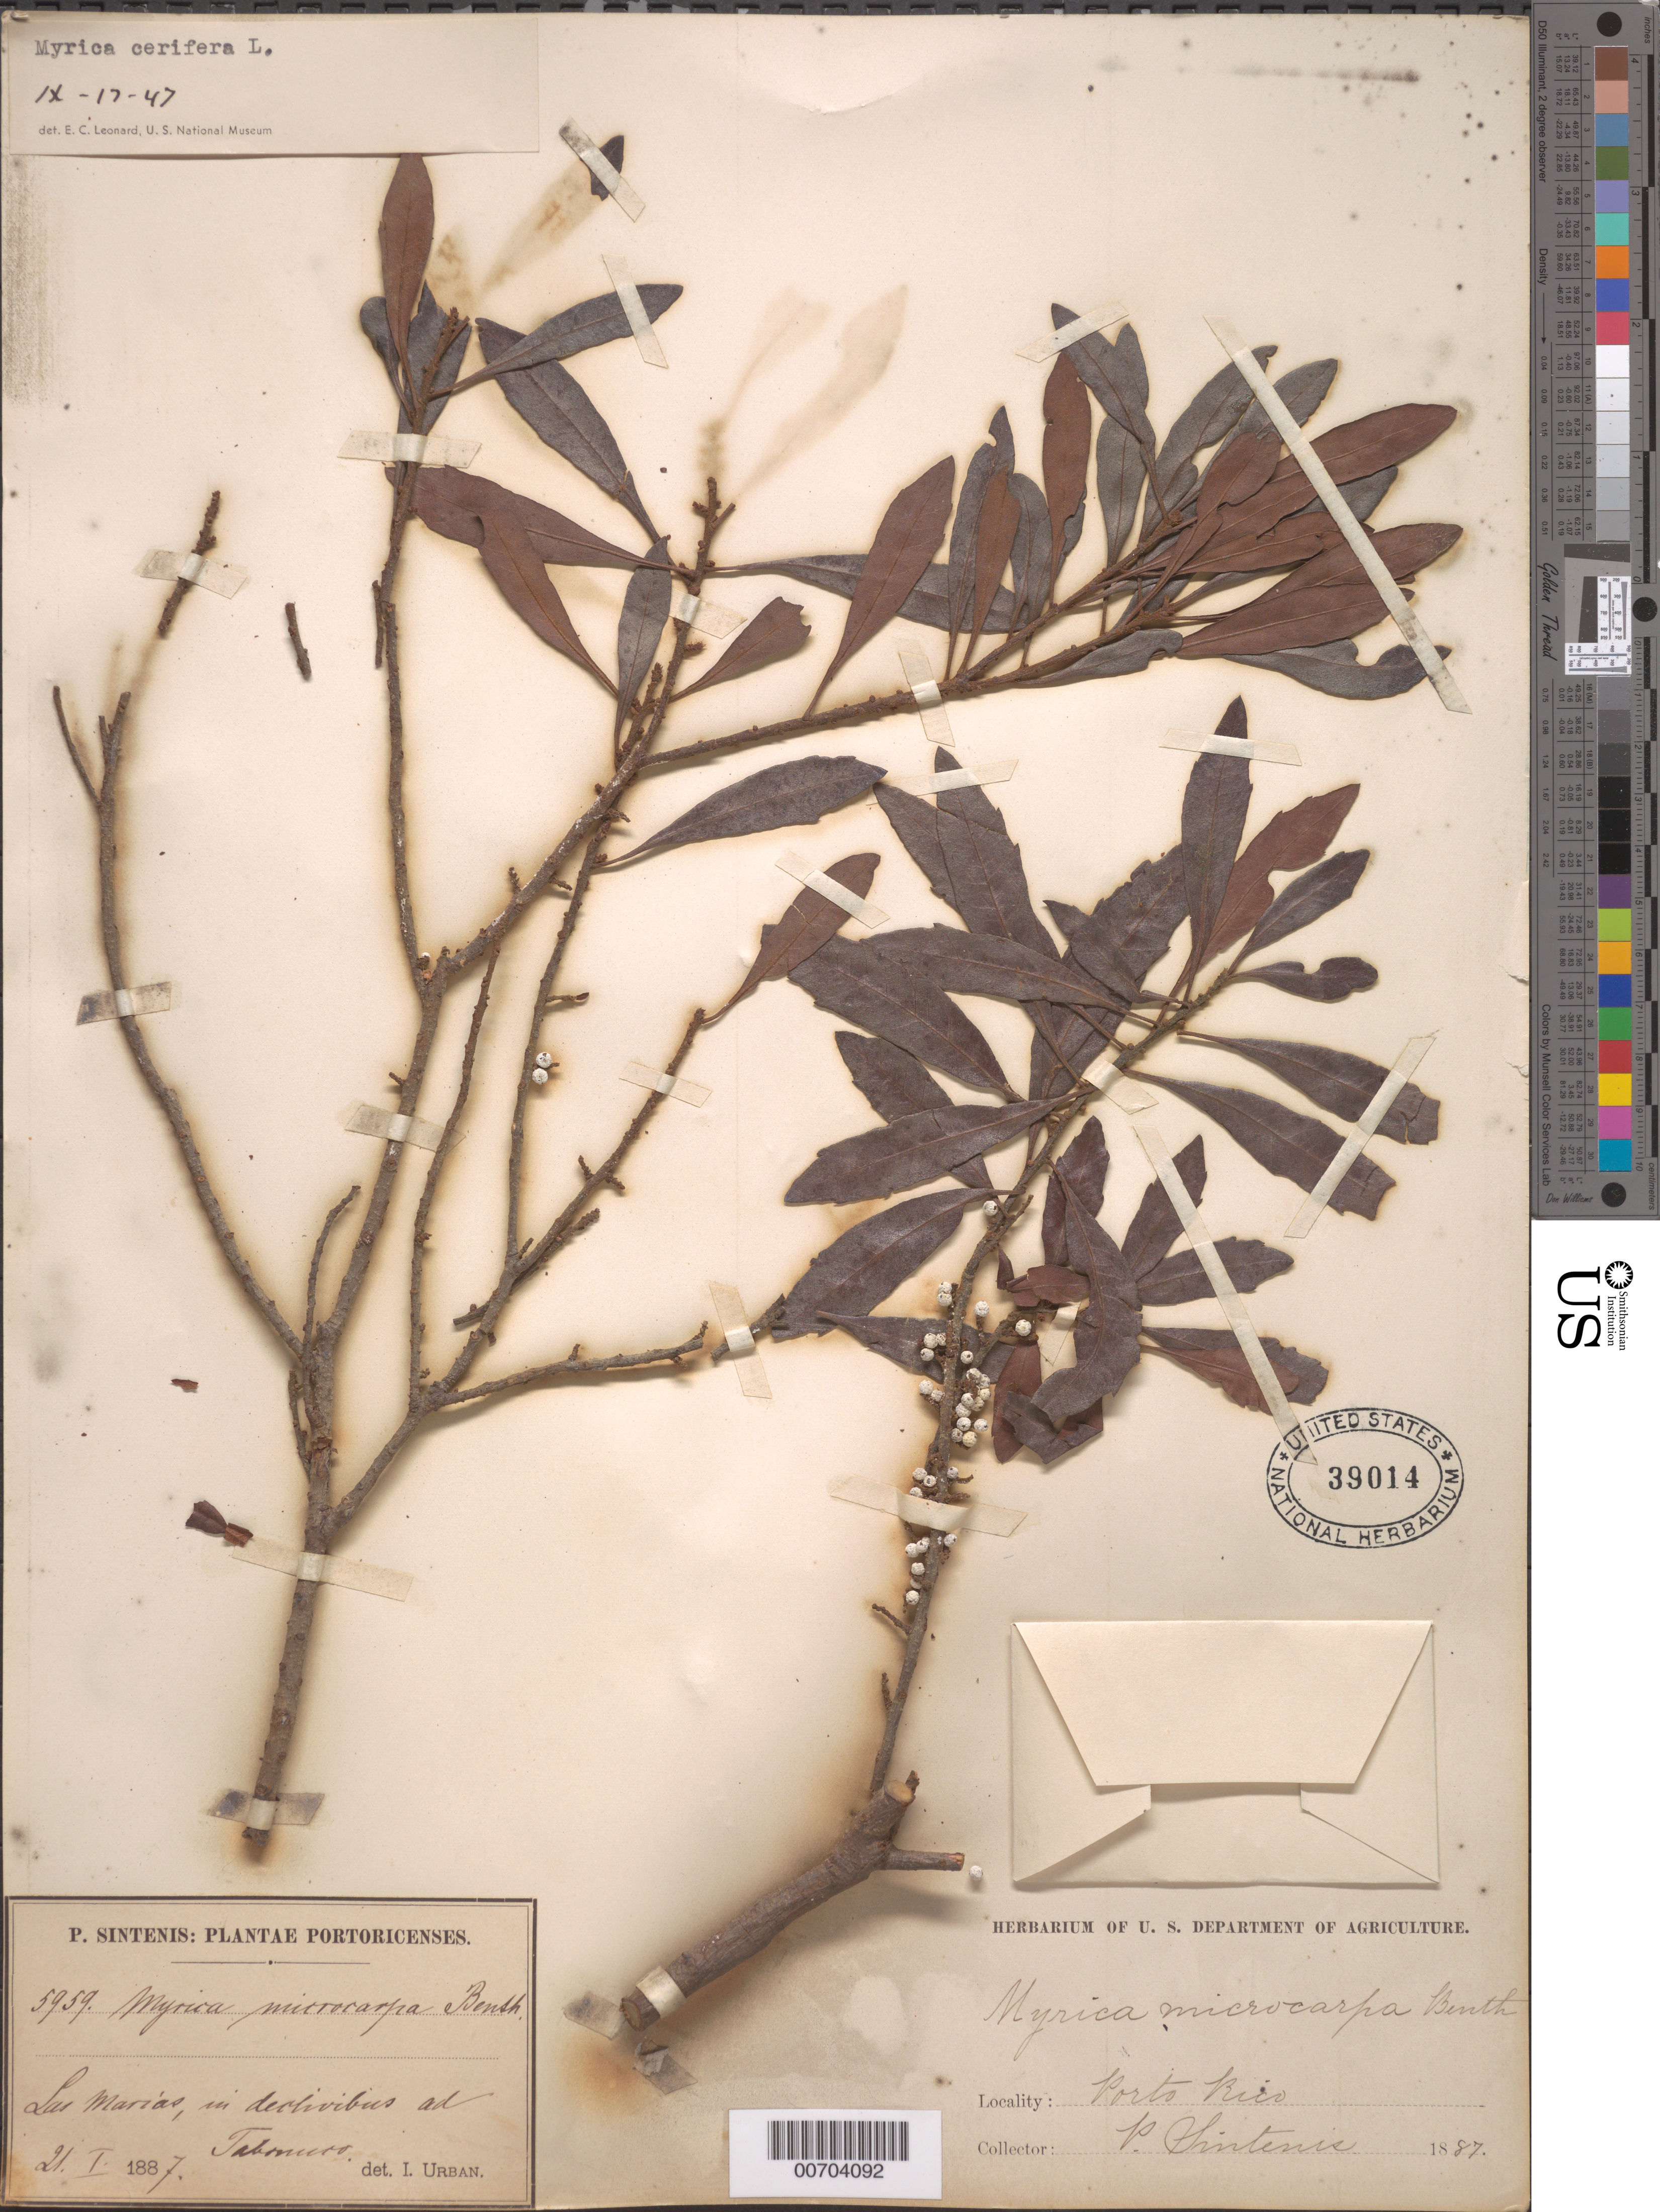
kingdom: Plantae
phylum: Tracheophyta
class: Magnoliopsida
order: Fagales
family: Myricaceae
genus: Morella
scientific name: Morella cerifera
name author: (L.) Small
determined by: Strong, Mark T., (BOT), Smithsonian Institution - National Museum of Natural History (UNITED STATES)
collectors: P. Sintenis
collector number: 5959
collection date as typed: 21 Jan 1887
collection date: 1887-01-21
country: Puerto Rico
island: Greater Antilles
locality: Las Marias, in declivibus ad Tabonuco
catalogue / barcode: US 39014